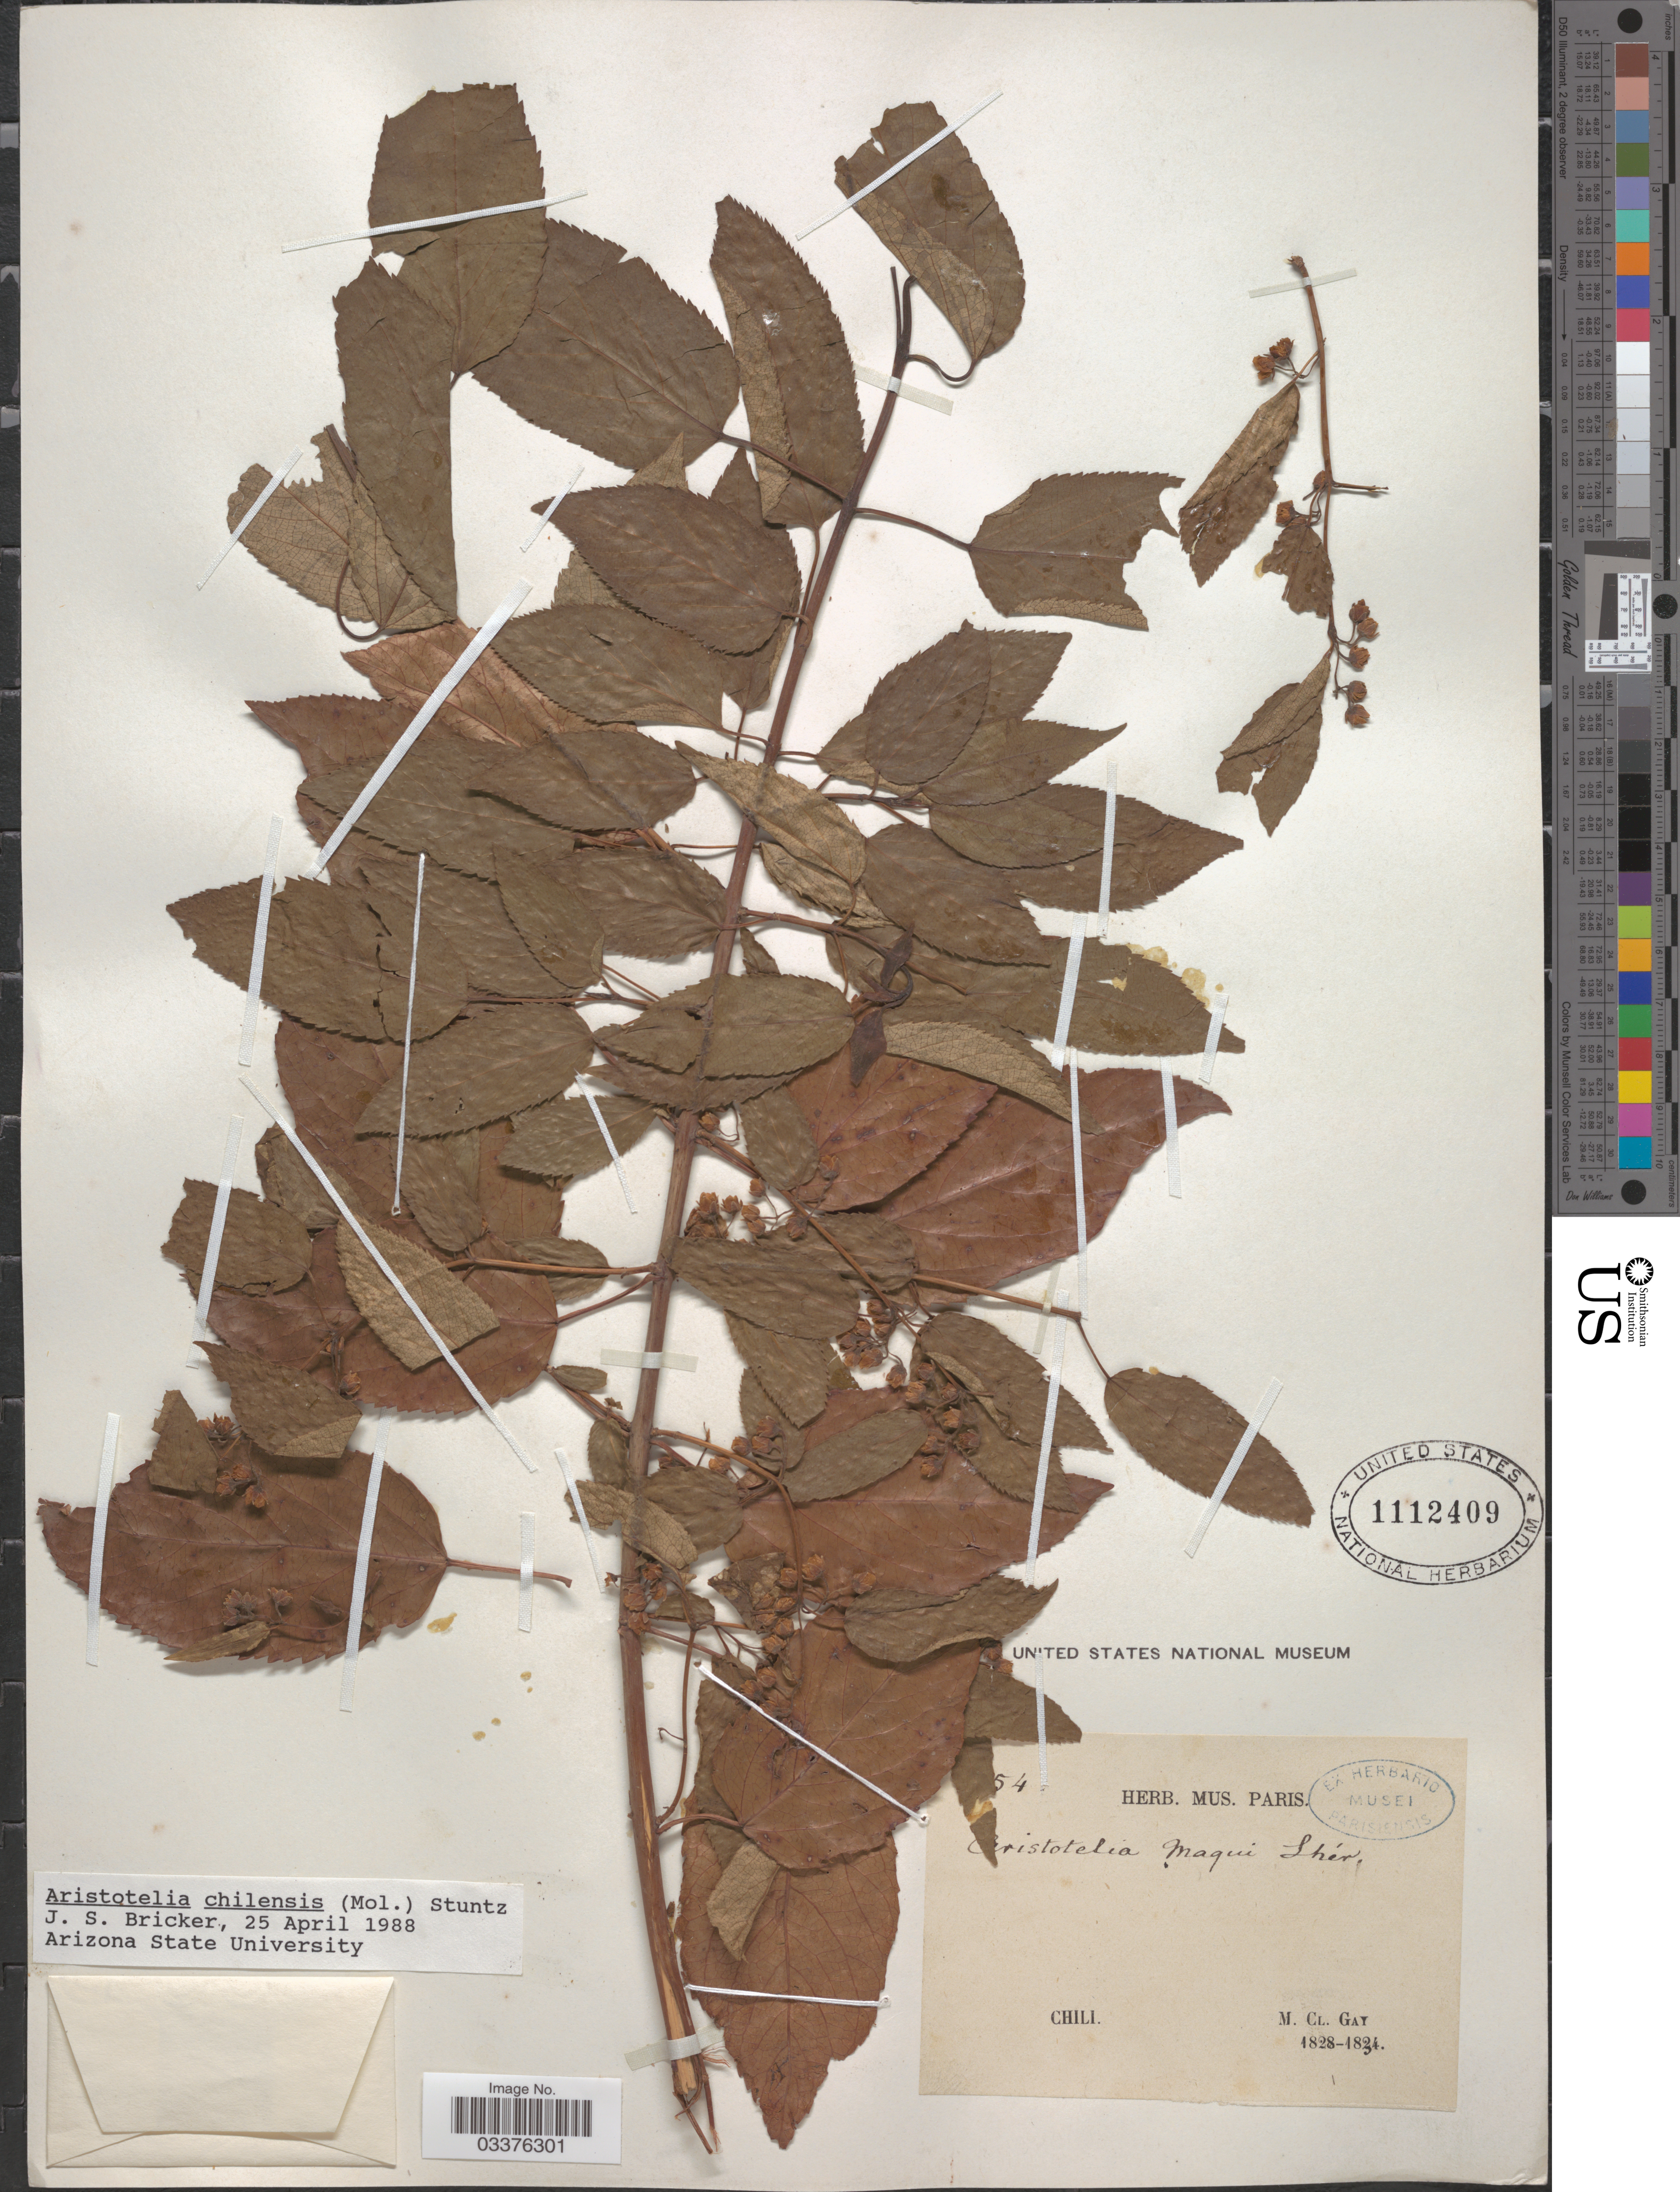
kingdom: Plantae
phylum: Tracheophyta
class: Magnoliopsida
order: Oxalidales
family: Elaeocarpaceae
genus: Aristotelia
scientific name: Aristotelia sp.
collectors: M. Gay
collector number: !54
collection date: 1828/1834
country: Chile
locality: Chili.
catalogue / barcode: US 1112409